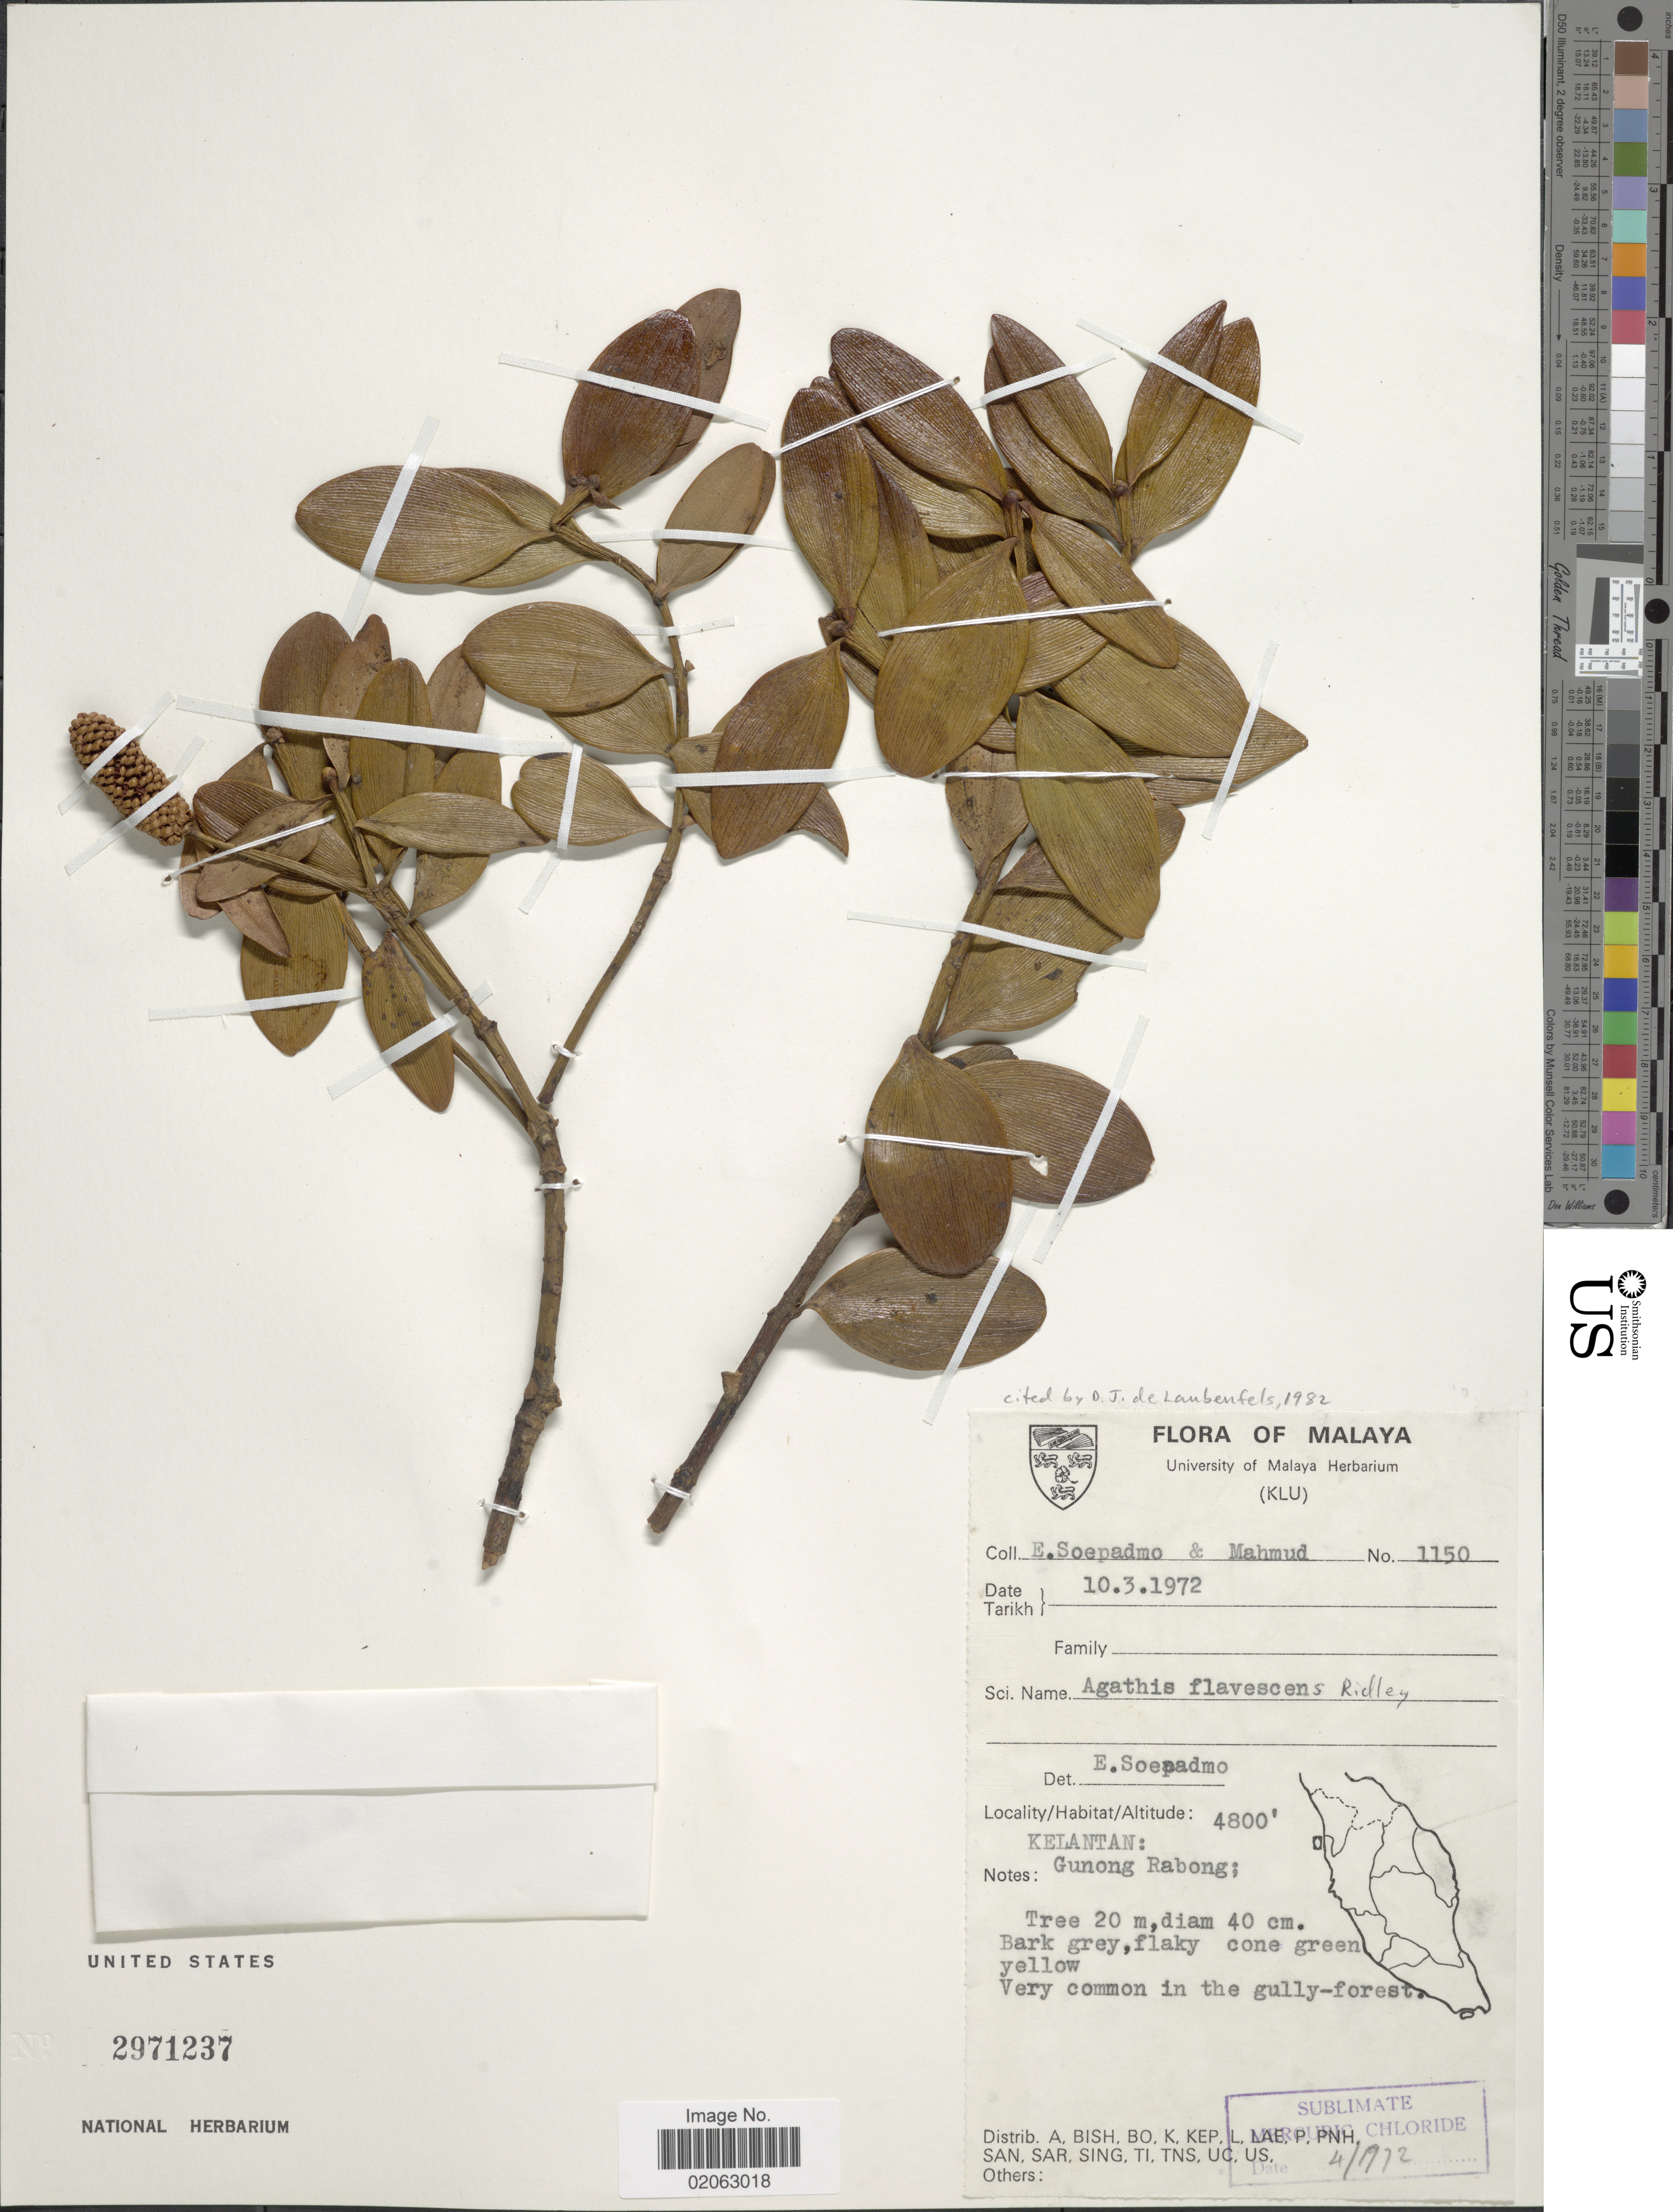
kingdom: Plantae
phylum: Tracheophyta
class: Pinopsida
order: Pinales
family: Araucariaceae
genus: Agathis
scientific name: Agathis flavescens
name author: Ridl.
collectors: E. Soepadmo & -. Mahmud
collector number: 1150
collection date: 1972-03-10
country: Malaysia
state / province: Kelantan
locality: Malaya, Gunong Rabong.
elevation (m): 1463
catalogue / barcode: US 2971237